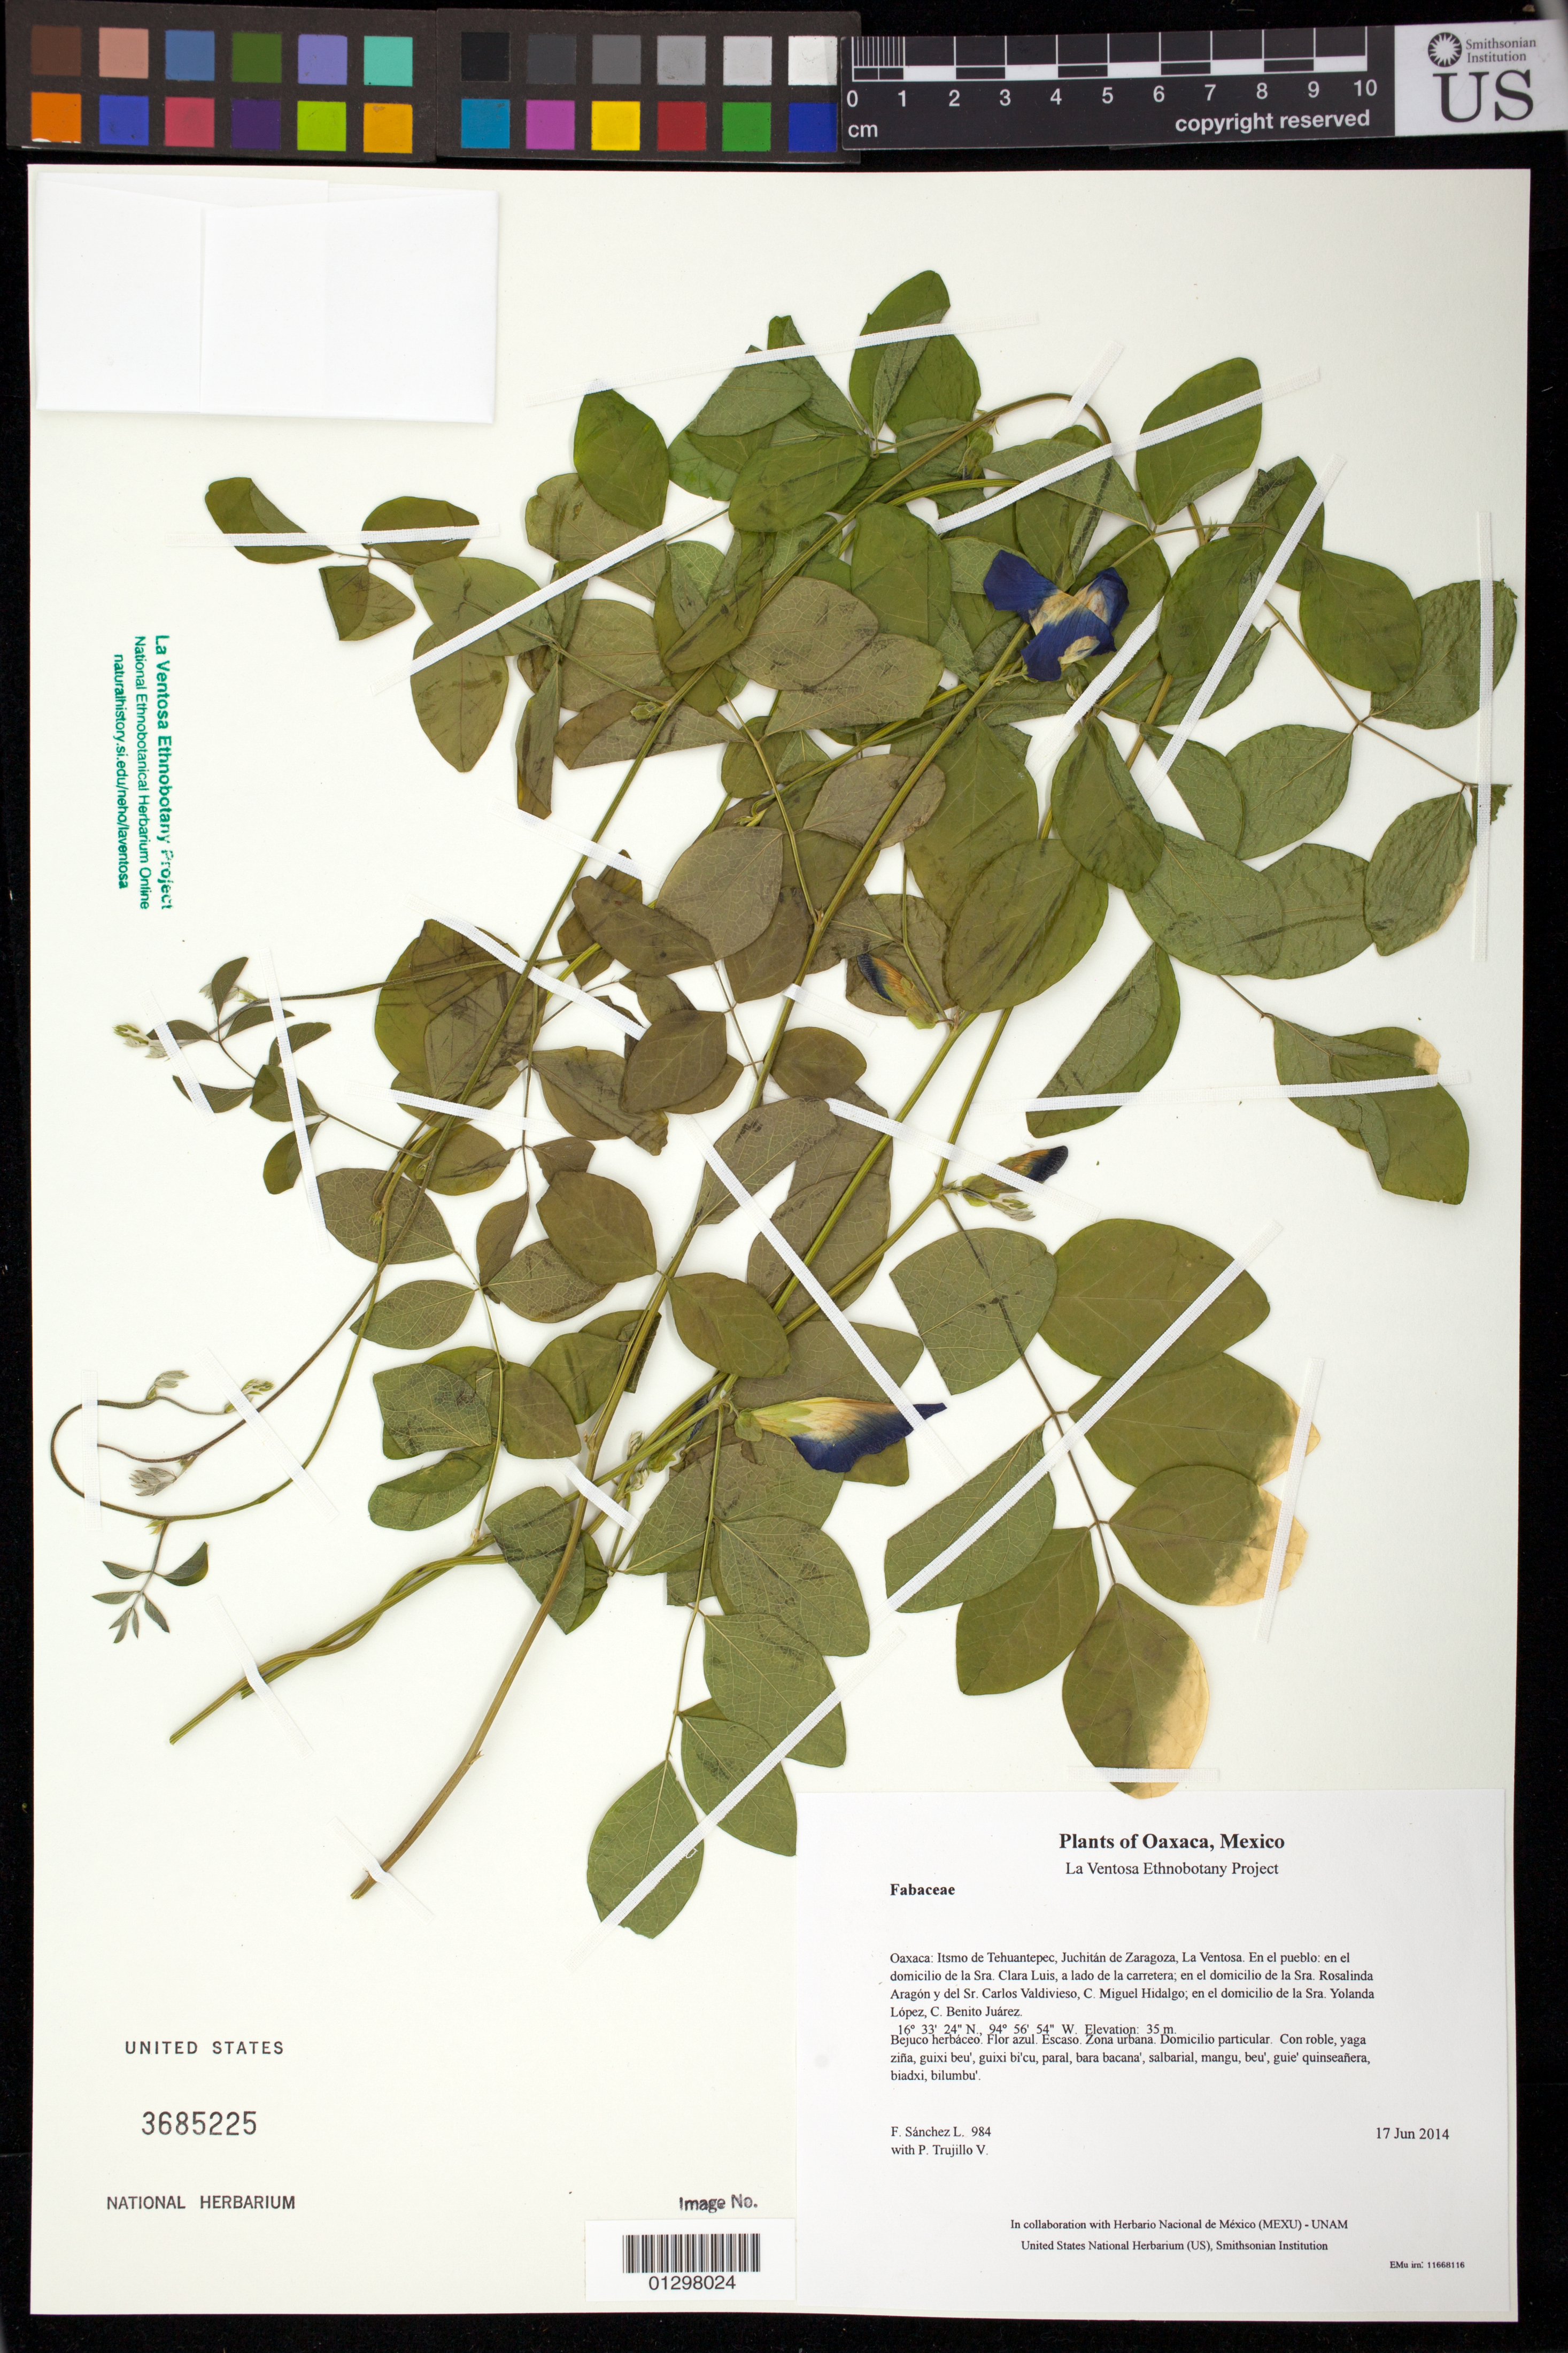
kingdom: Plantae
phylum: Tracheophyta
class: Magnoliopsida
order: Fabales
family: Fabaceae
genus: Clitoria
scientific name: Clitoria ternatea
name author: L.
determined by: Cruz D., R.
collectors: F. Sánchez L. & P. Trujillo V.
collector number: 984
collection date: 2014-06-17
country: Mexico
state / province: Oaxaca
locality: Itsmo de Tehuantepec, Juchitán de Zaragoza, La Ventosa. En el pueblo: en el domicilio de la Sra. Clara Luis, a lado de la carretera; en el domicilio de la Sra. Rosalinda Aragón y del Sr. Carlos Valdivieso, C. Miguel Hidalgo; en el domicilio de la Sra. Yolanda López, C. Benito Juárez.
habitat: Zona urbana. Domicilio particular.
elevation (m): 35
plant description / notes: JEBOT, MEXU, SERO, US; Luba'. Guie' asul. Huaxie'.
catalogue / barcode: US 3685225